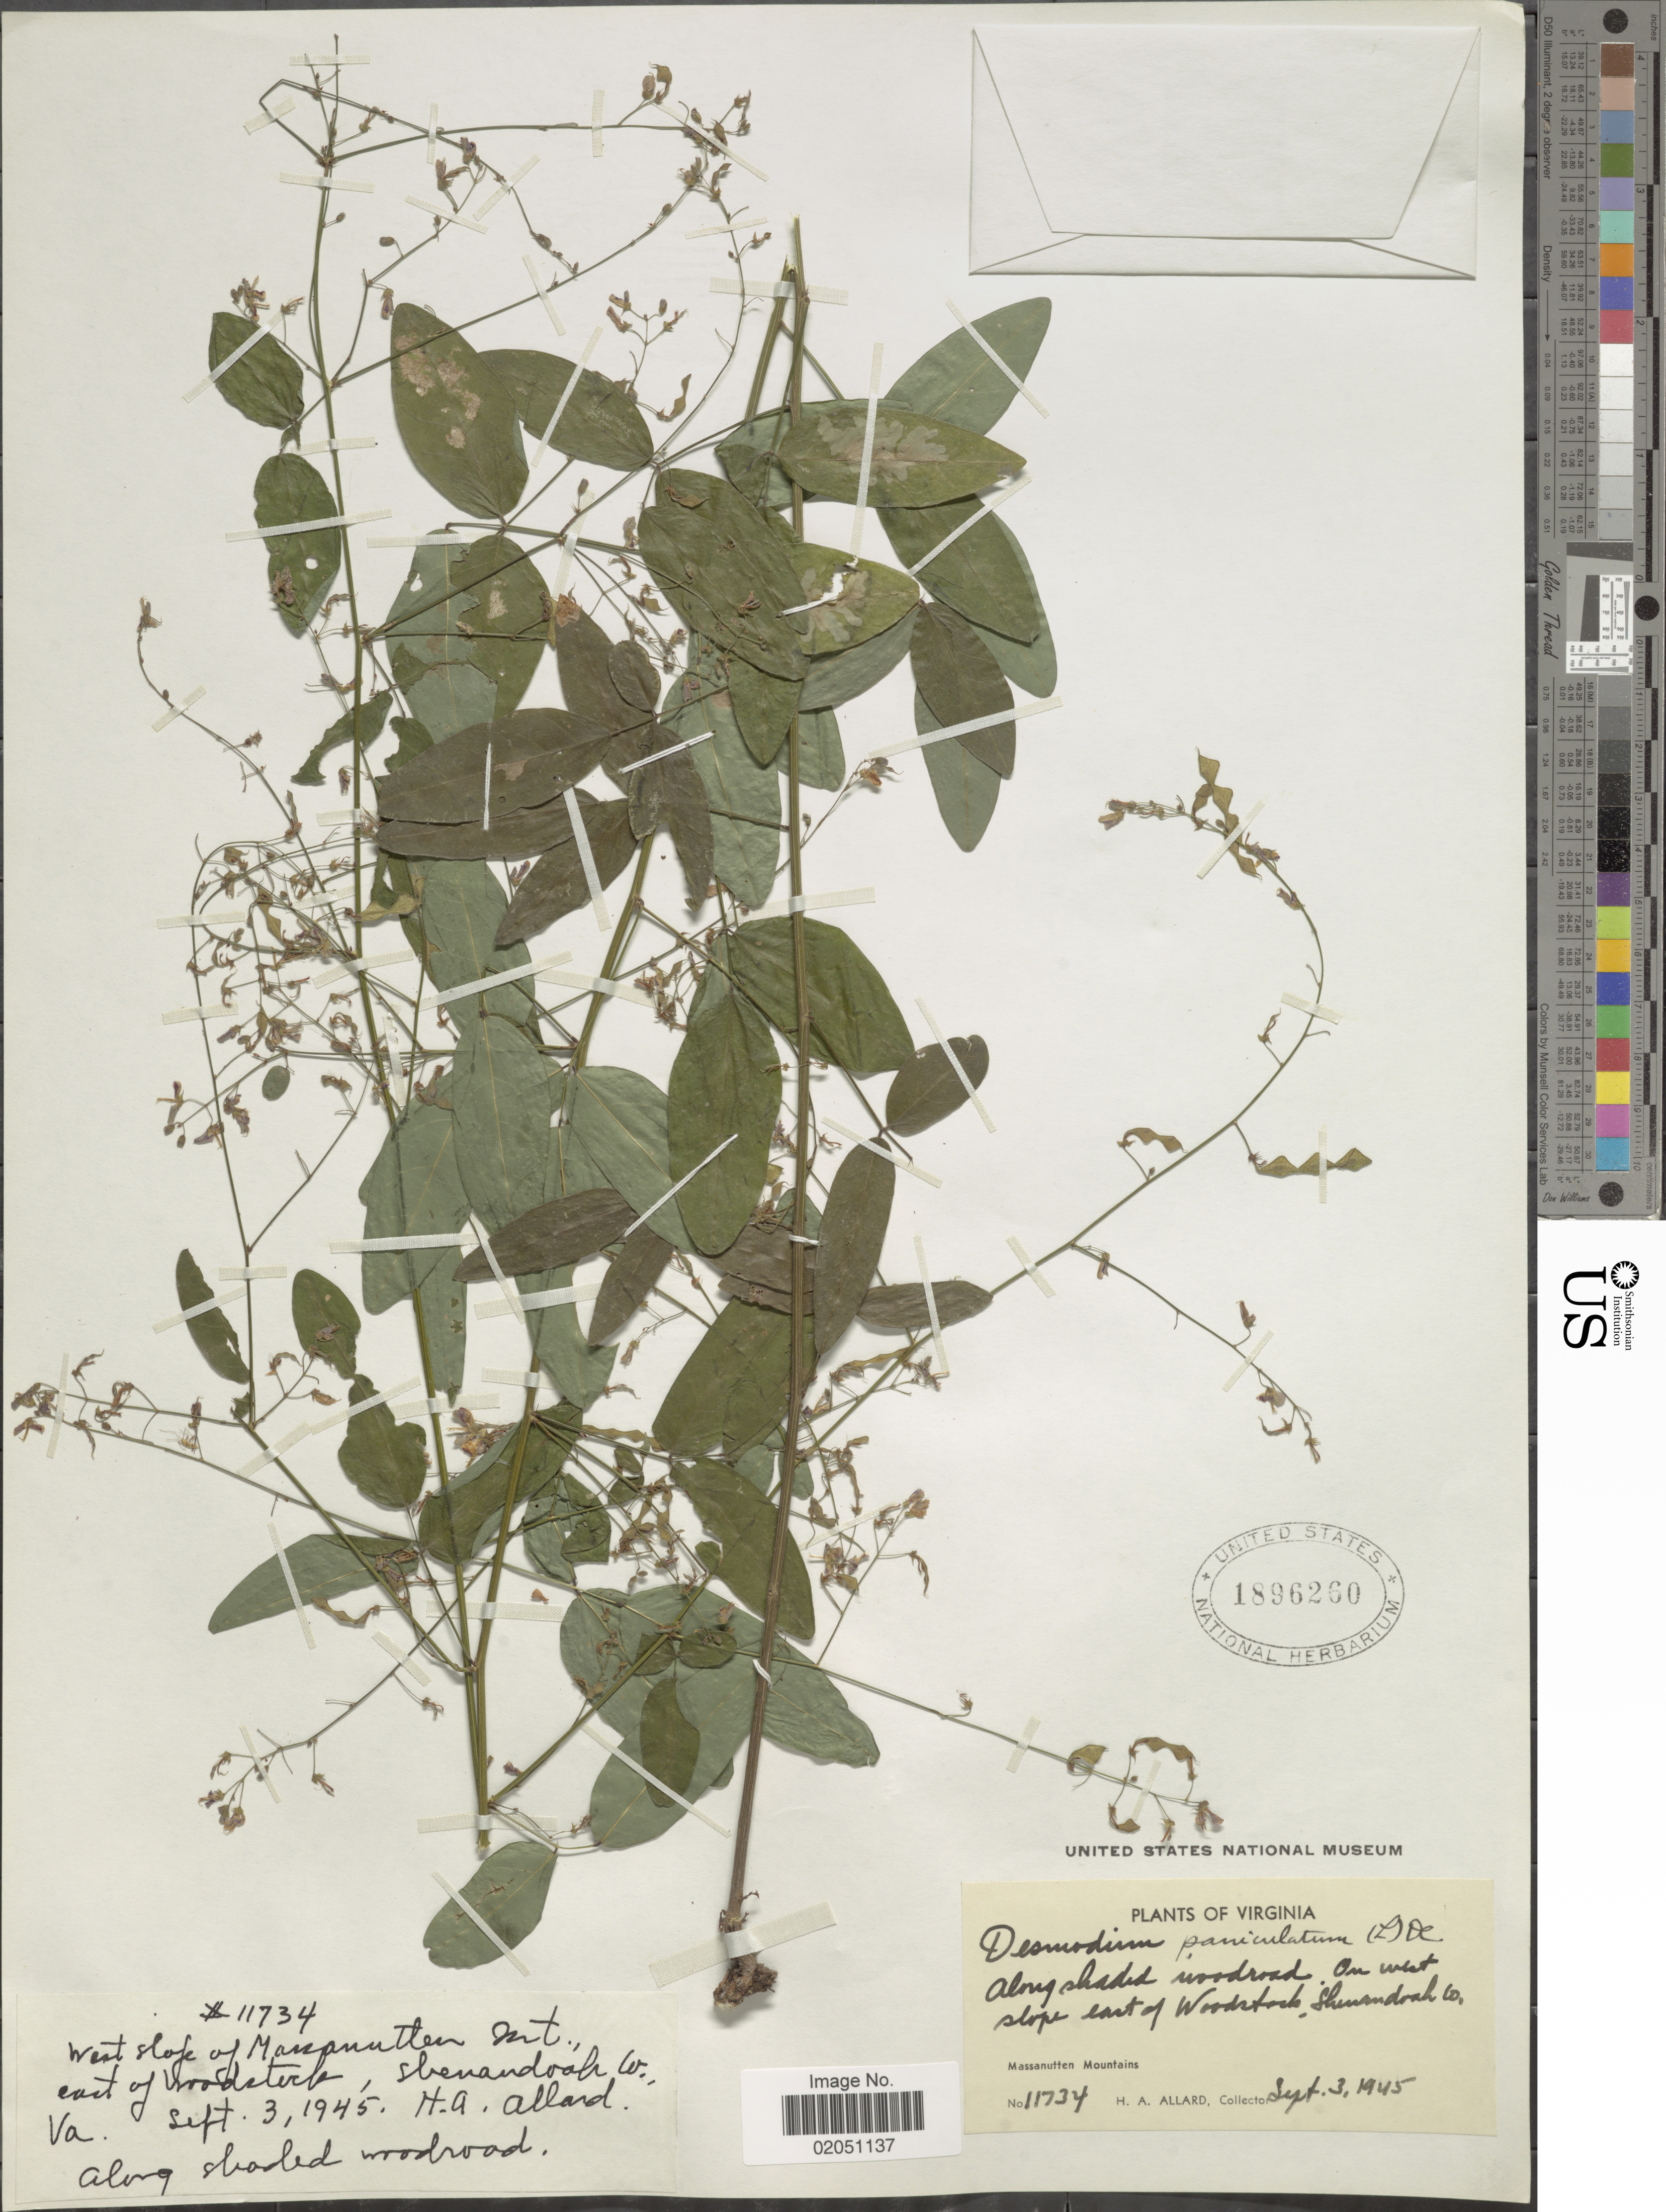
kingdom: Plantae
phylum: Tracheophyta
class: Magnoliopsida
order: Fabales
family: Fabaceae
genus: Desmodium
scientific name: Desmodium paniculatum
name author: (L.) DC.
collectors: H. A. Allard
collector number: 11734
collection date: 1945-09-03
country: United States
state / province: Virginia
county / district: Shenandoah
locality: Along shaded woodroad. On wet slope east of Woodstock, Massanutten Mountains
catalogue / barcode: US 1896260